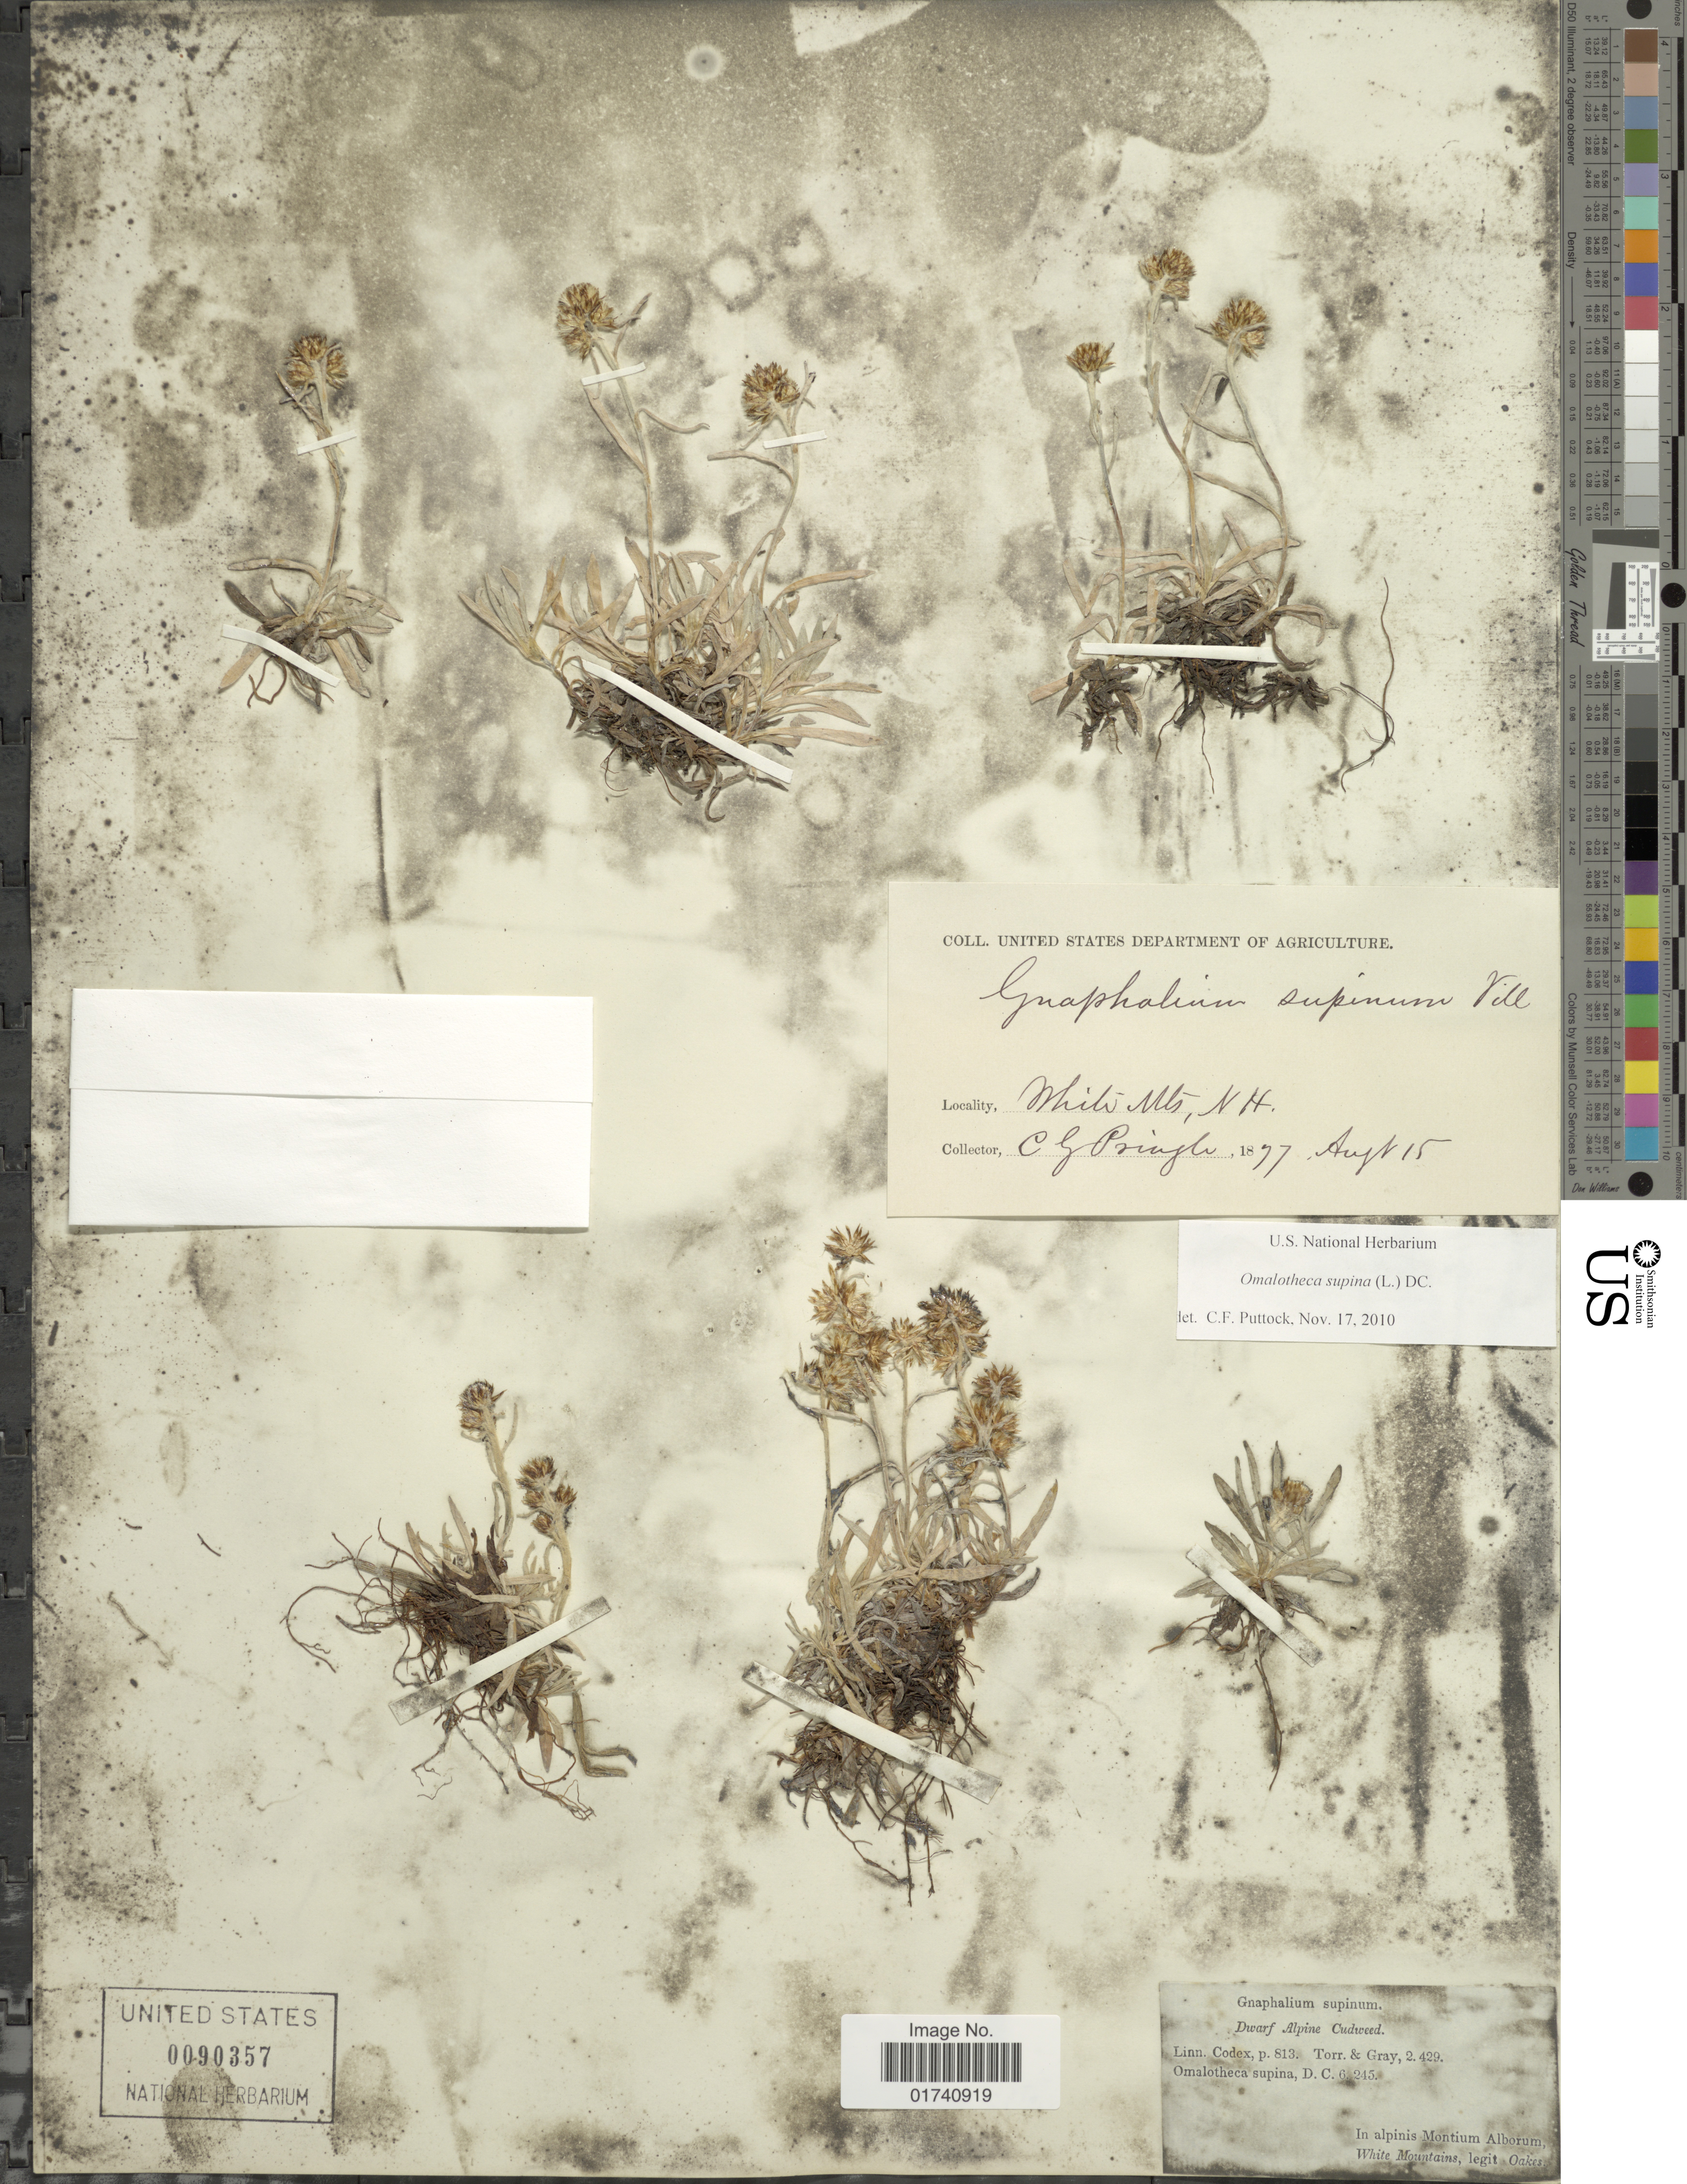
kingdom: Plantae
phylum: Tracheophyta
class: Magnoliopsida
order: Asterales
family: Asteraceae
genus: Omalotheca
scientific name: Omalotheca supina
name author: (L.) DC.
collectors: C. G. Pringle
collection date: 1877-08-15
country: United States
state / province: New Hampshire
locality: White Mts, NH.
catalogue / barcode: US 90357